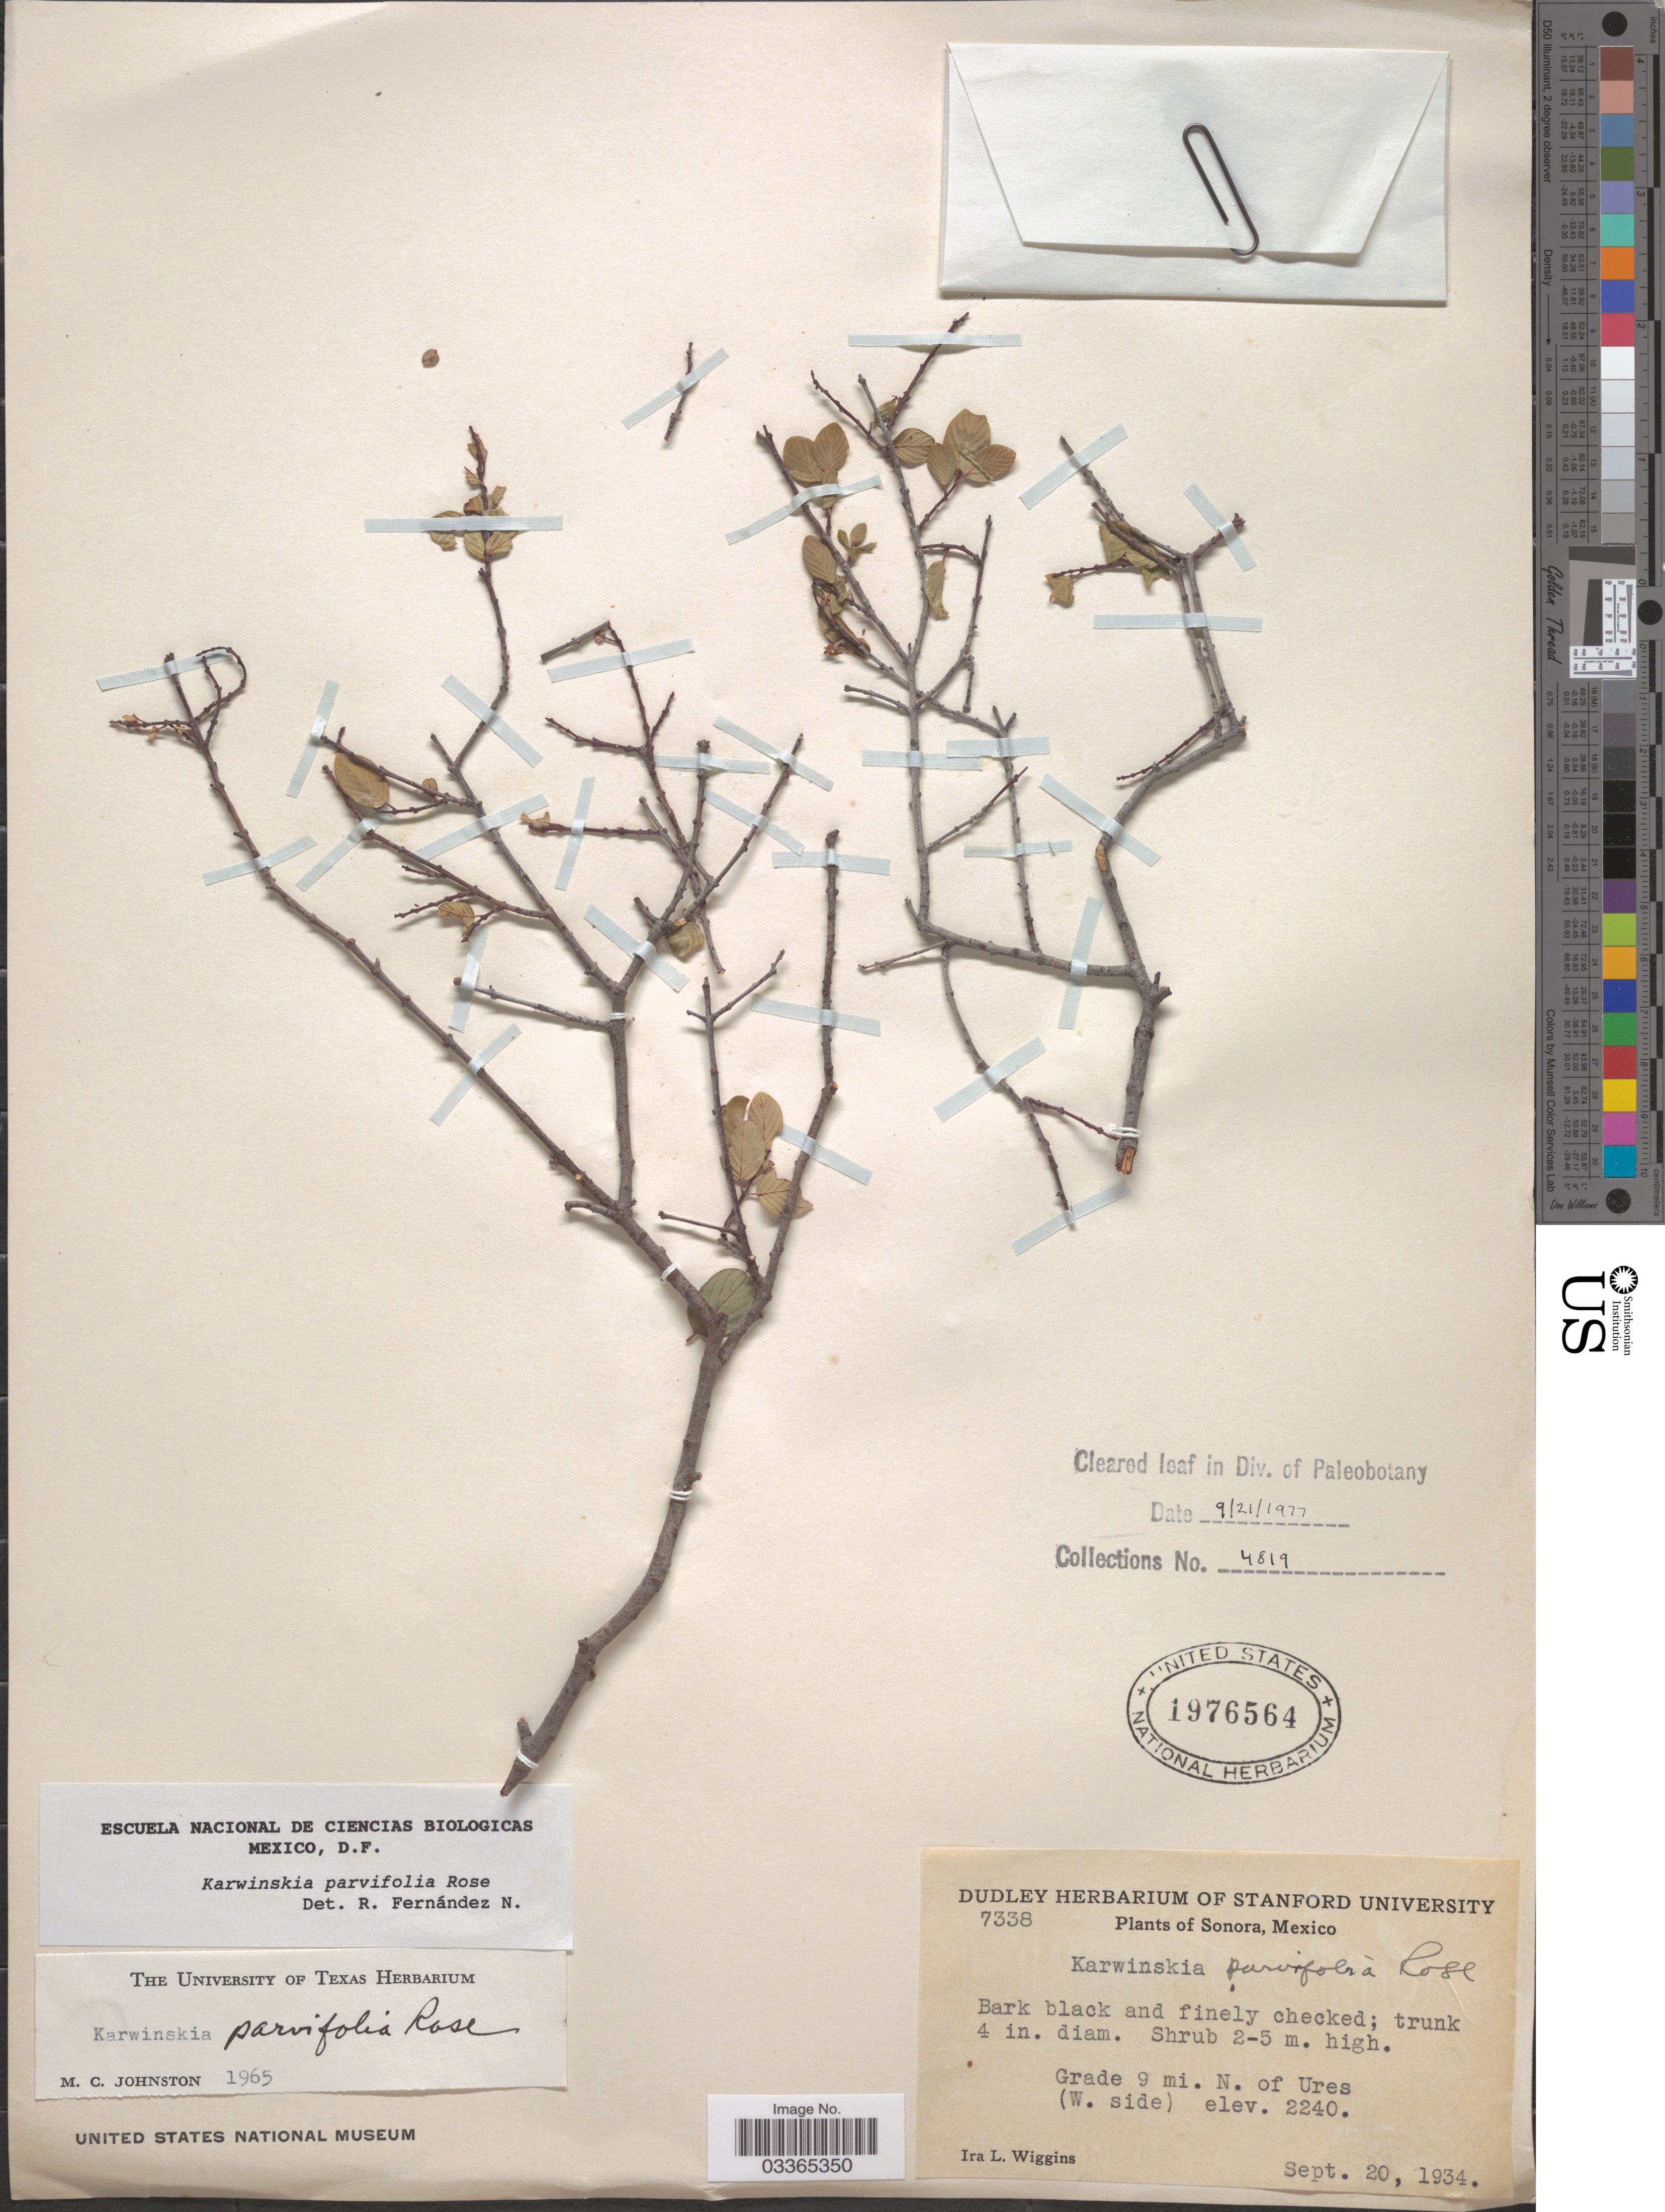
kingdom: Plantae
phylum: Tracheophyta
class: Magnoliopsida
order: Rosales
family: Rhamnaceae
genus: Karwinskia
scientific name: Karwinskia parvifolia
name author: Rose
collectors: I. L. Wiggins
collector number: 7338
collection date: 1934-09-20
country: Mexico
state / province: Sonora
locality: Grade 9 mi. N. of Ures (W. side).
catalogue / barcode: US 1976564